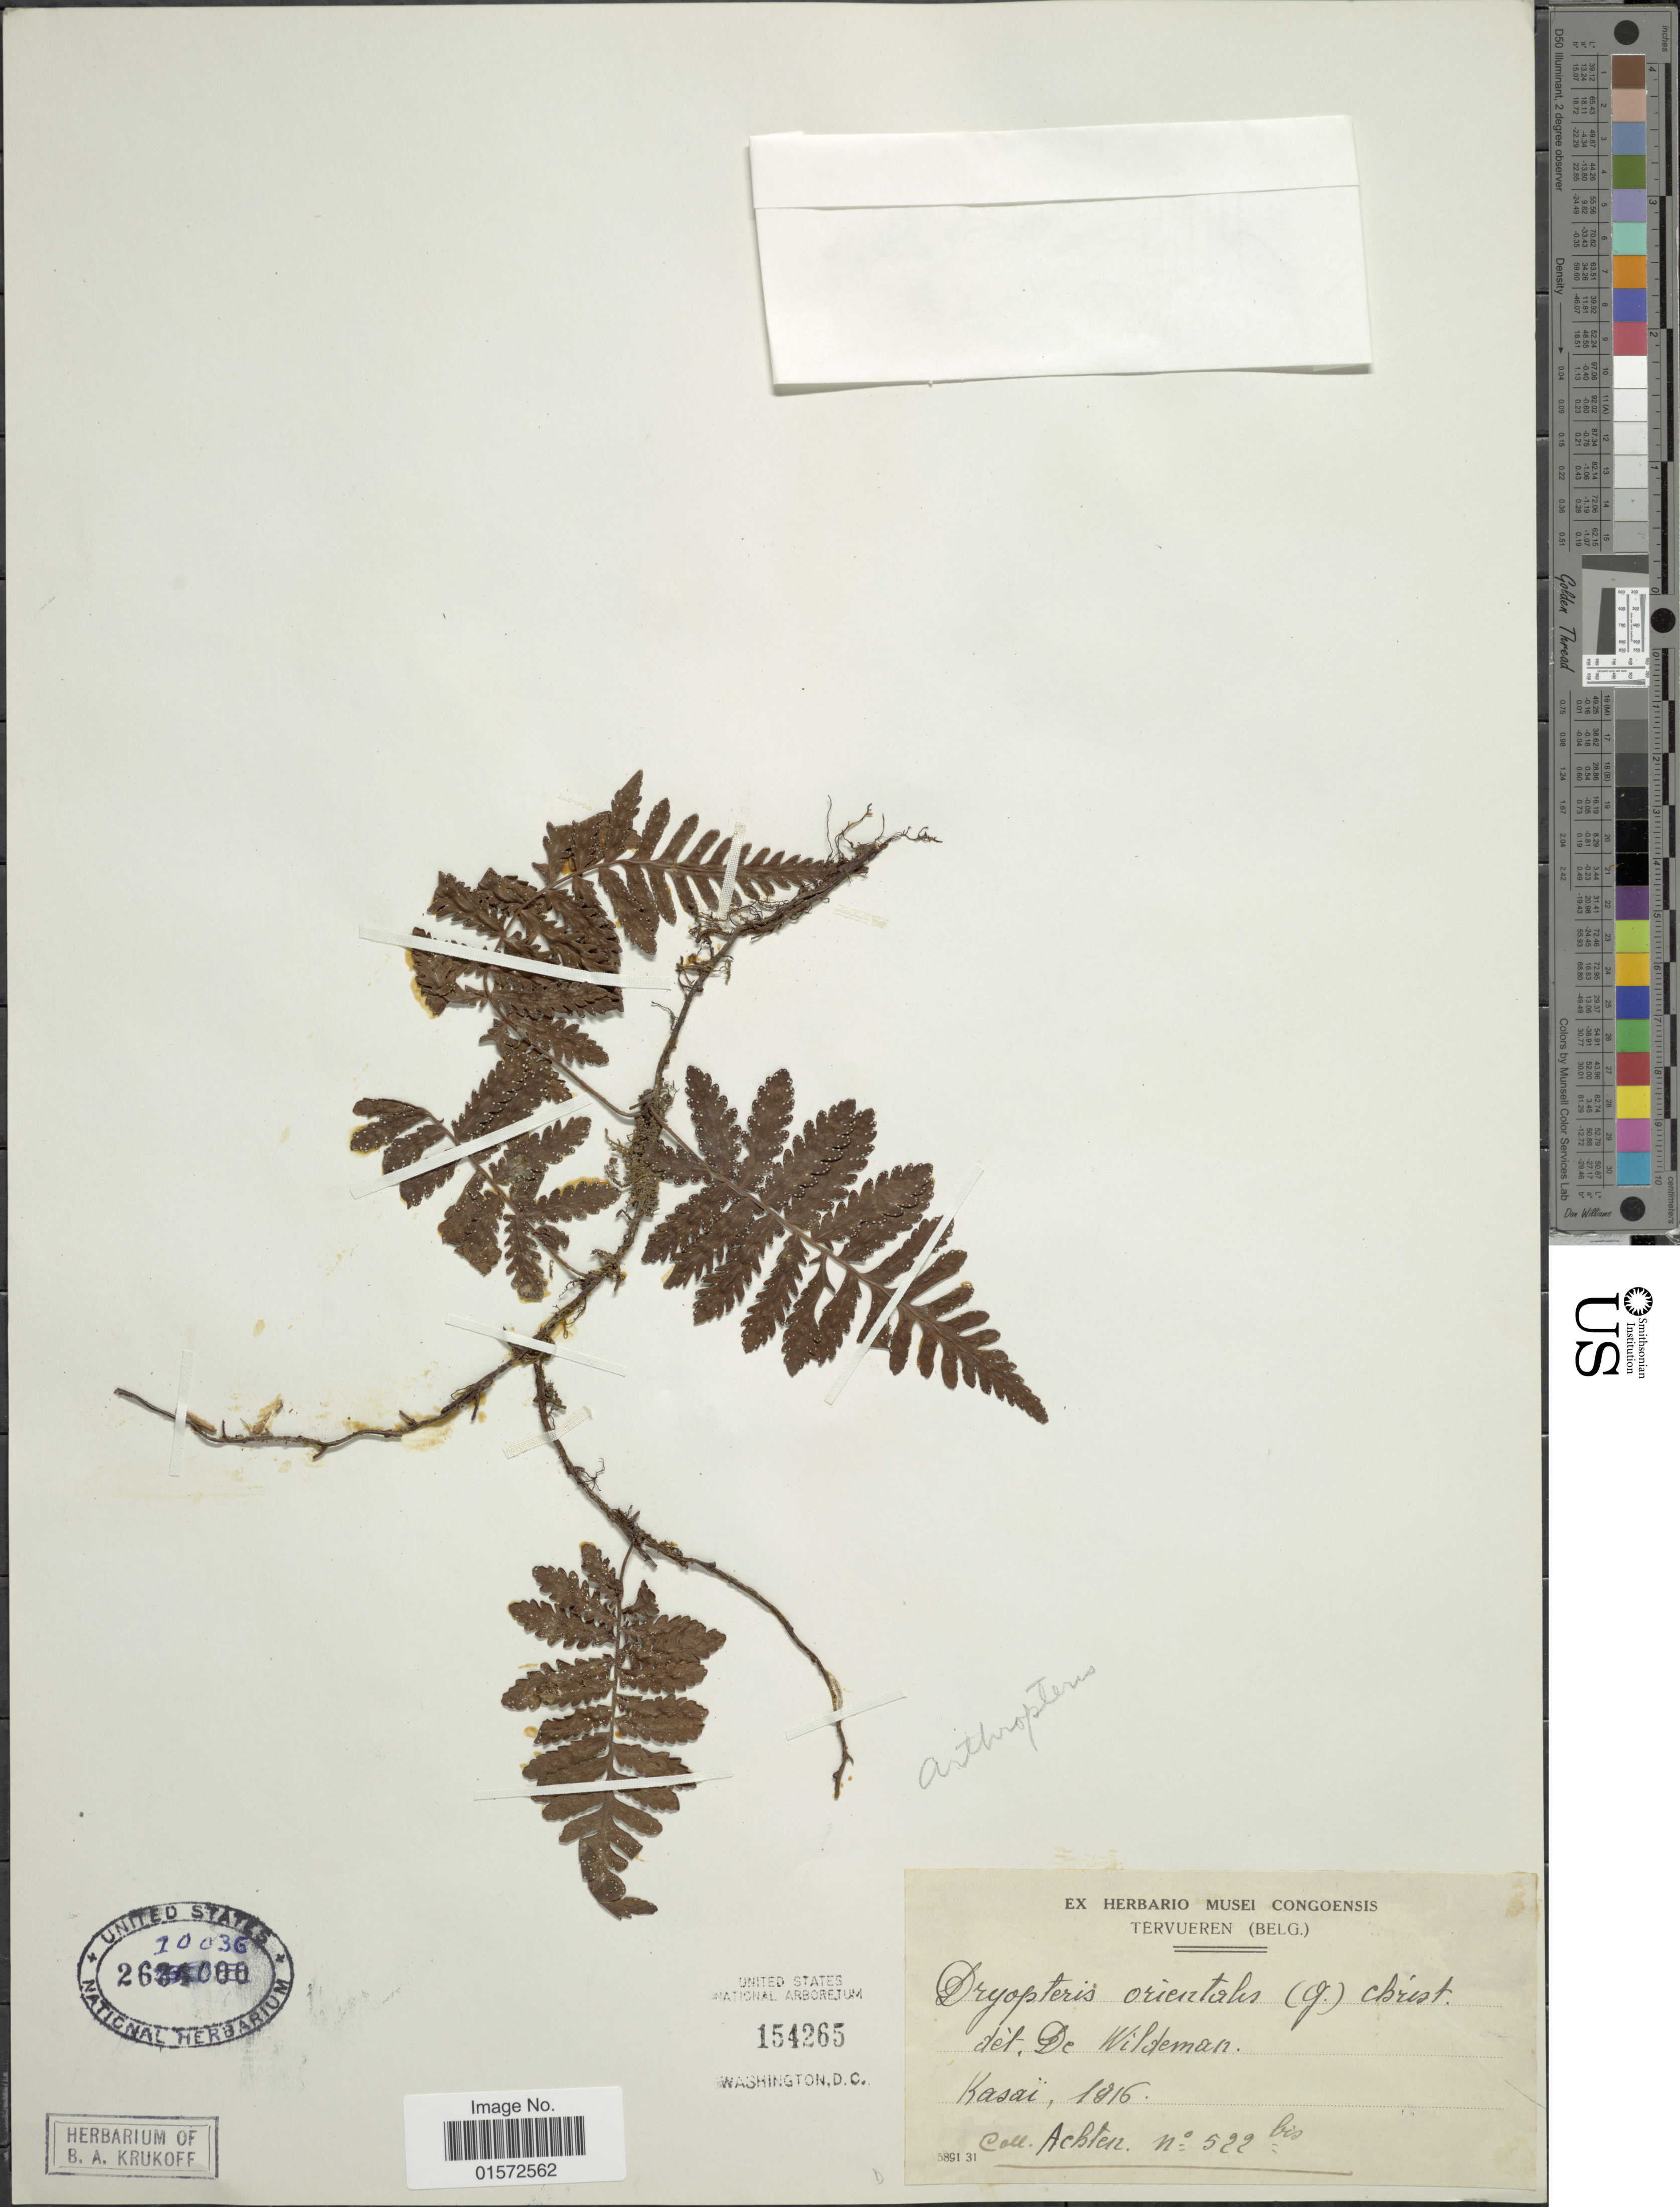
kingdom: Plantae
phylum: Tracheophyta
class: Polypodiopsida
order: Polypodiales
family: Tectariaceae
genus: Arthropteris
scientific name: Arthropteris orientalis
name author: (J.F. Gmel.) Posth.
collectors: Achten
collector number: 522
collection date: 1916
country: Belgium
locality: Tervueren, Kasai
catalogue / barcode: US 2610036